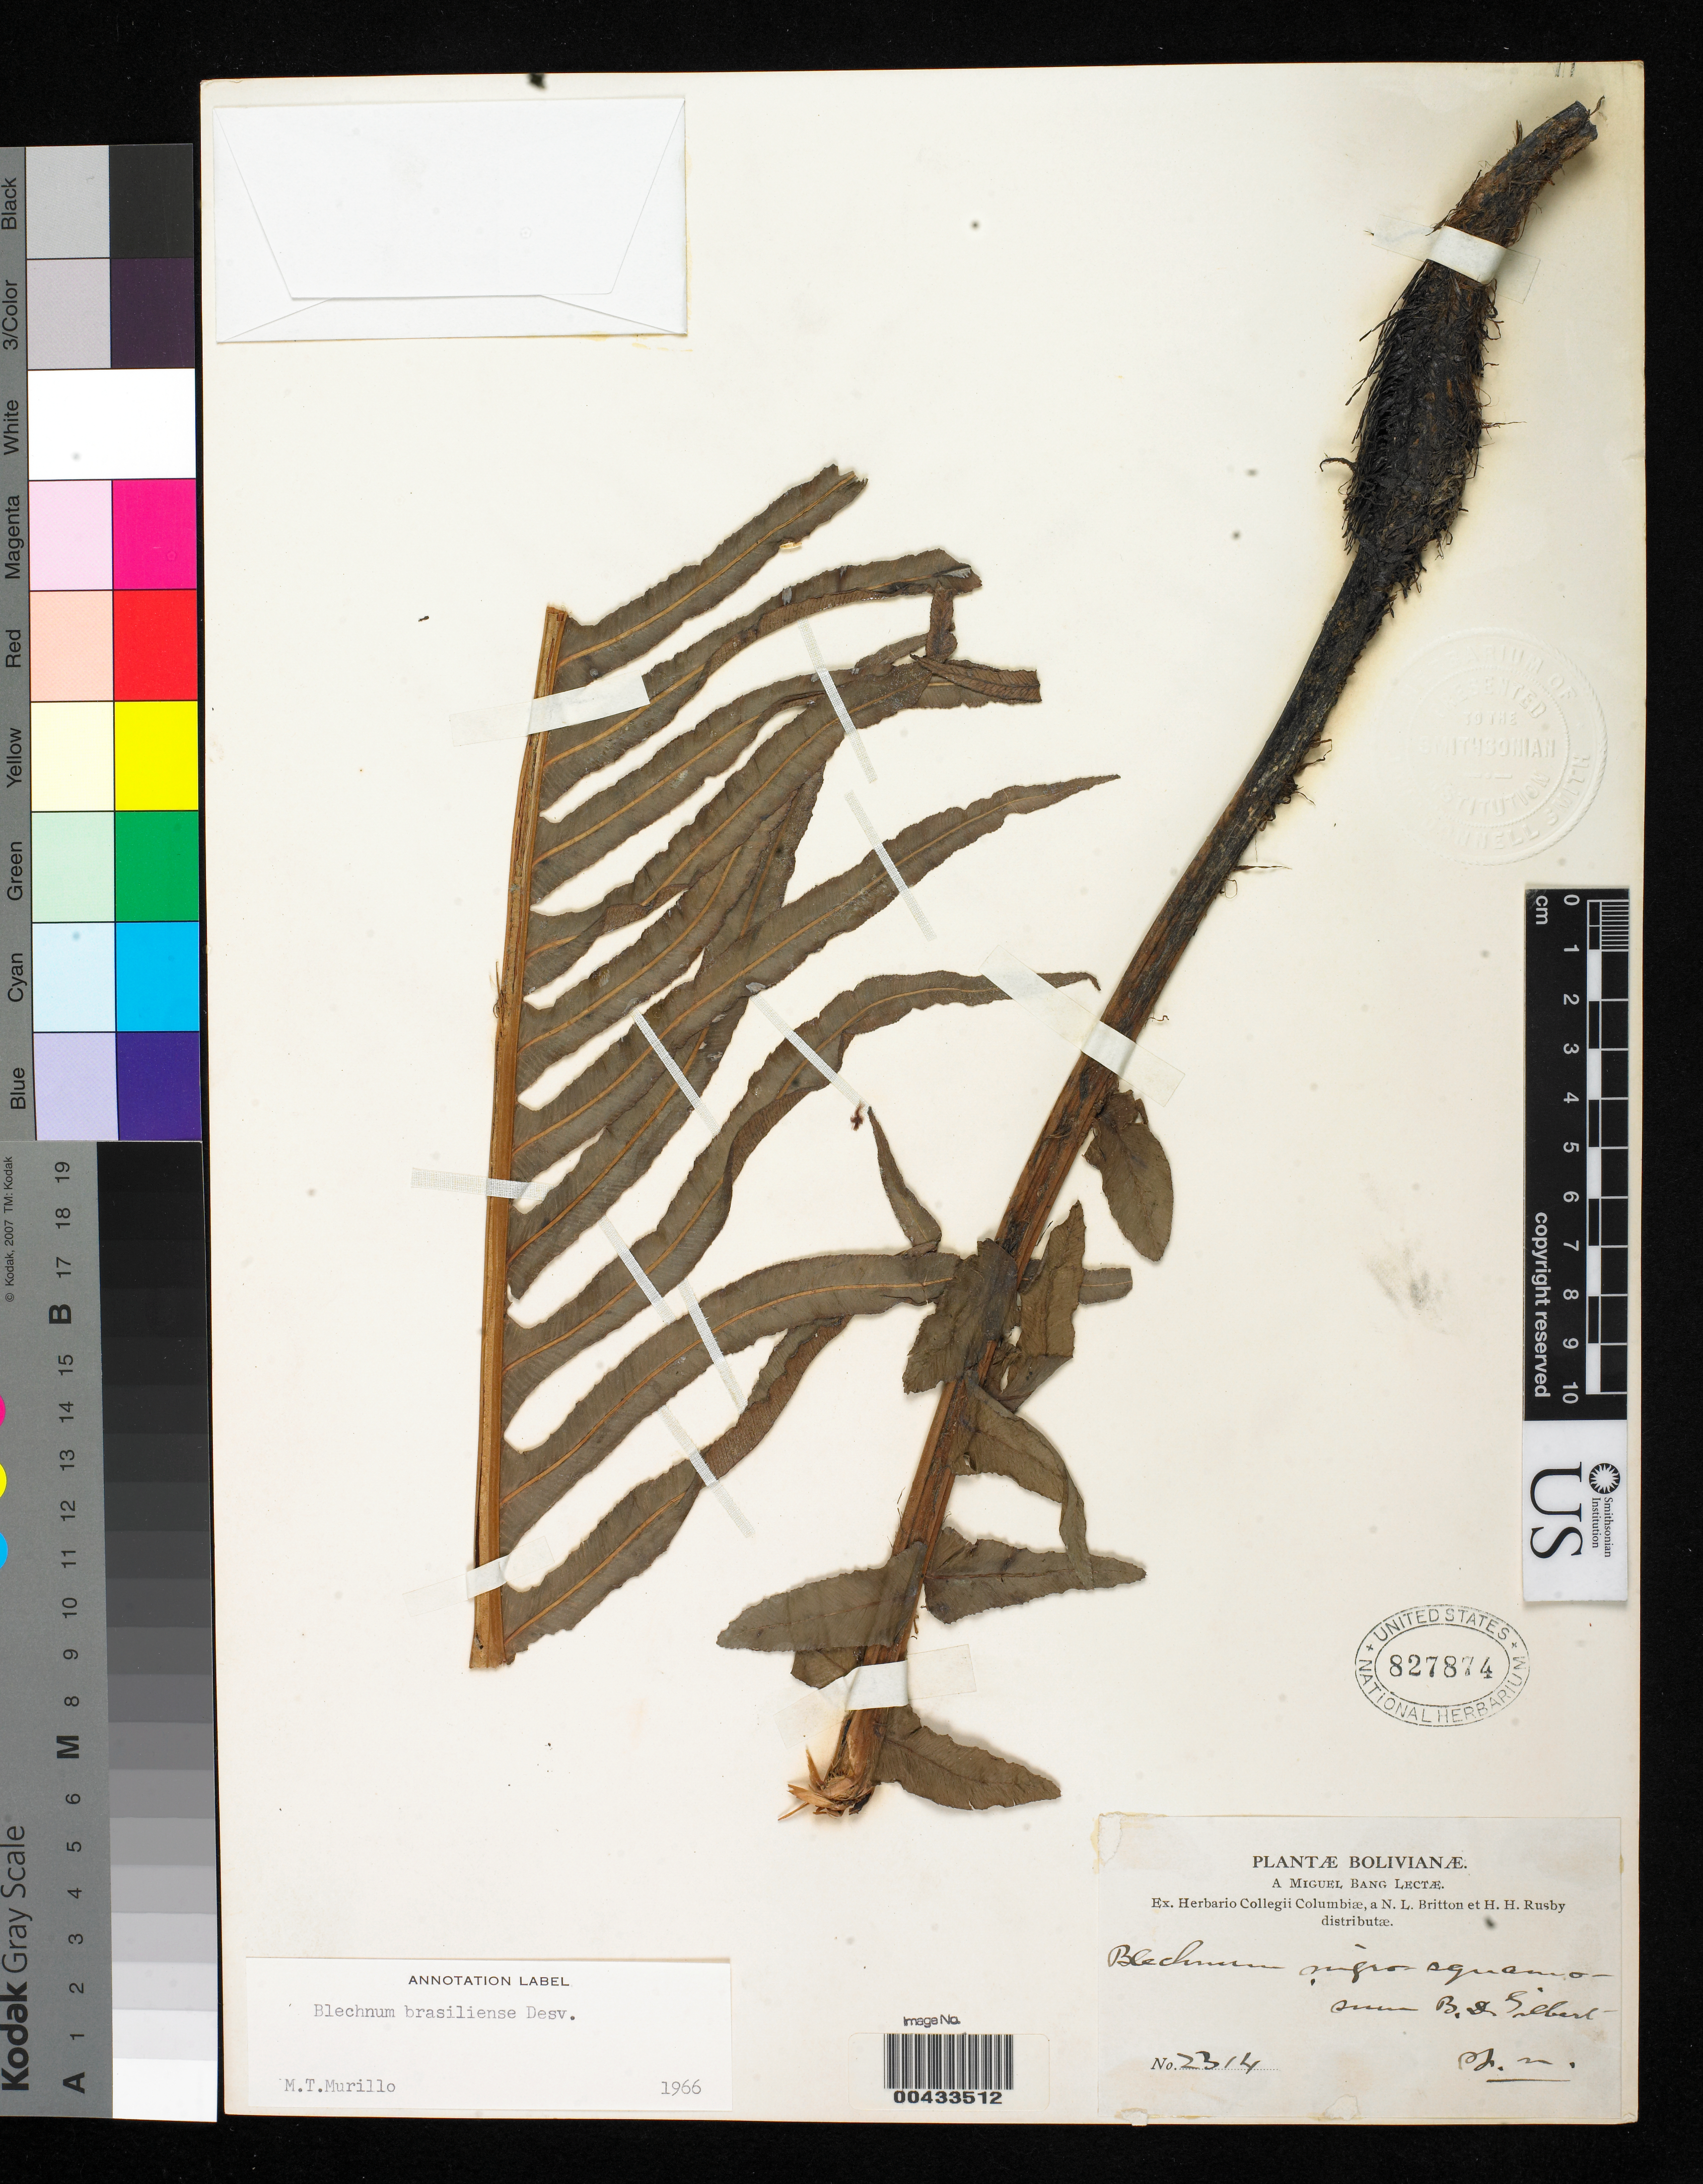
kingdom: Plantae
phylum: Tracheophyta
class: Polypodiopsida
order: Polypodiales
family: Blechnaceae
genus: Blechnum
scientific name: Blechnum nigrosquamosum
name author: Gilbert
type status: Type Collection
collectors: M. Bang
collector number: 2314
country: Bolivia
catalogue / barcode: US 827874